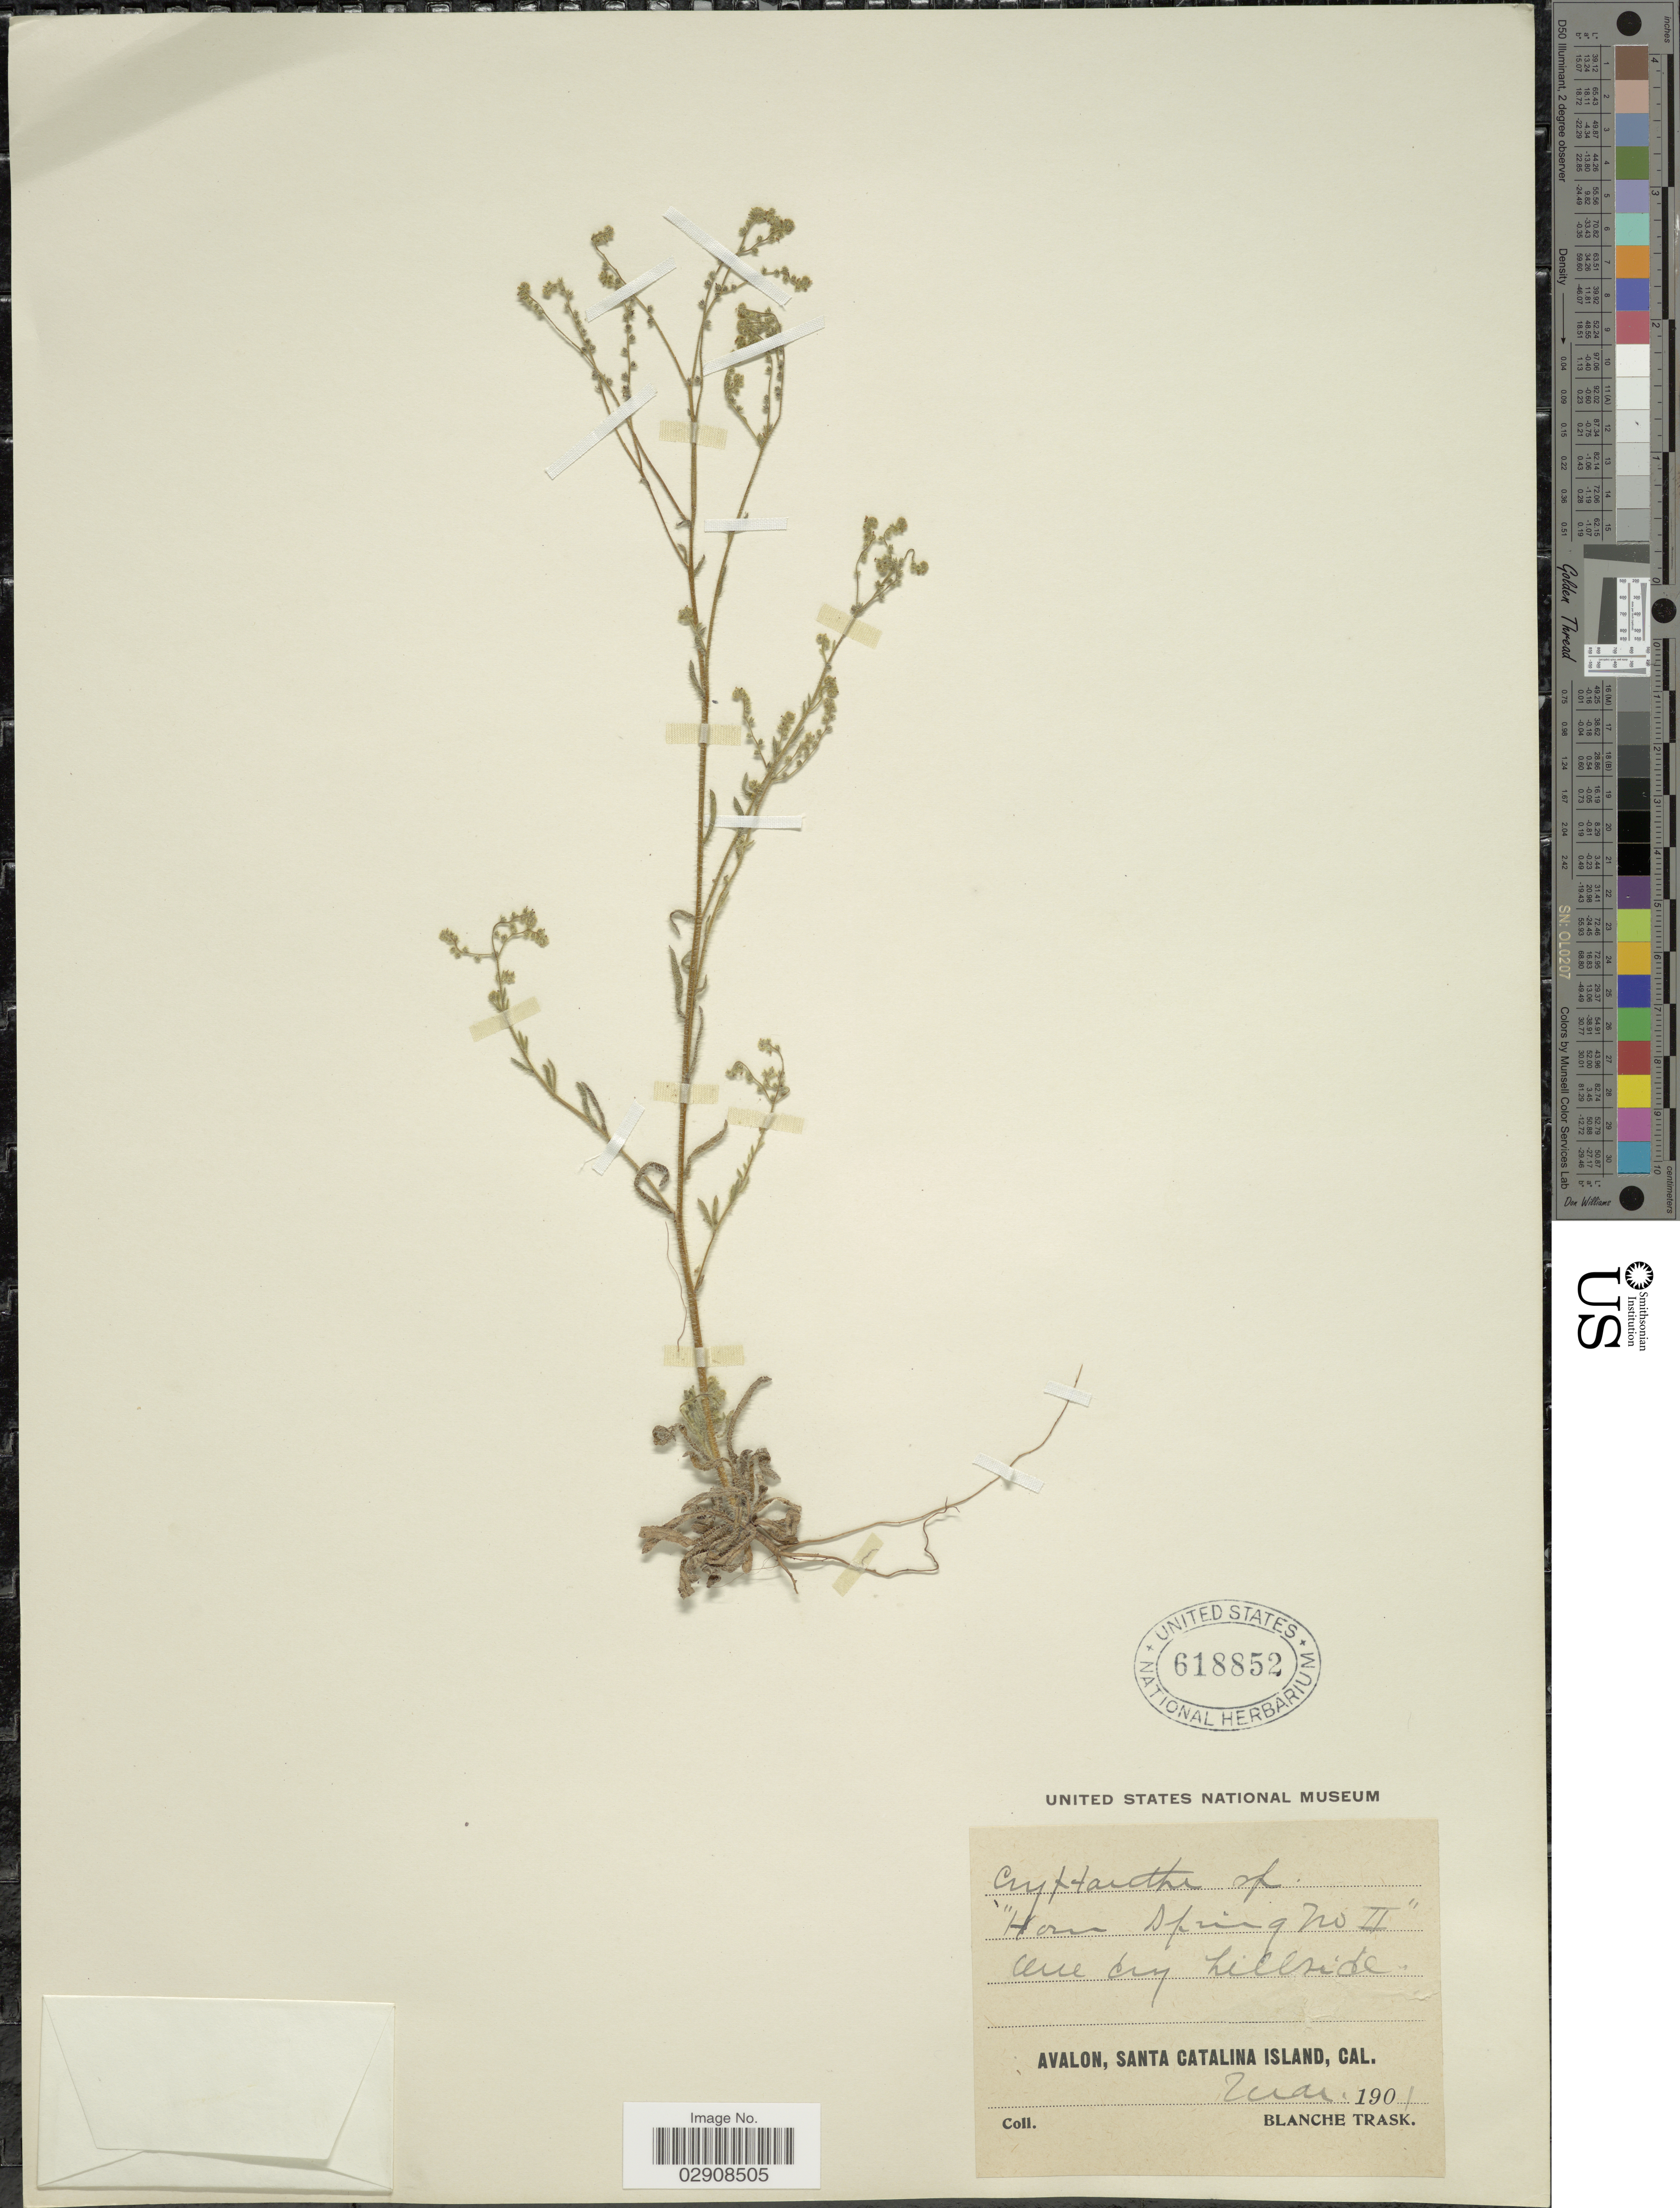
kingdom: Plantae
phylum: Tracheophyta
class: Magnoliopsida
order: Boraginales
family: Boraginaceae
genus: Cryptantha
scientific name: Cryptantha sp.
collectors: B. Trask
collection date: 1901-05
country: United States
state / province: California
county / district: Los Angeles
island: Santa Catalina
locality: Avalon, Santa Catalina Island, Cal.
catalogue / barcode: US 618852